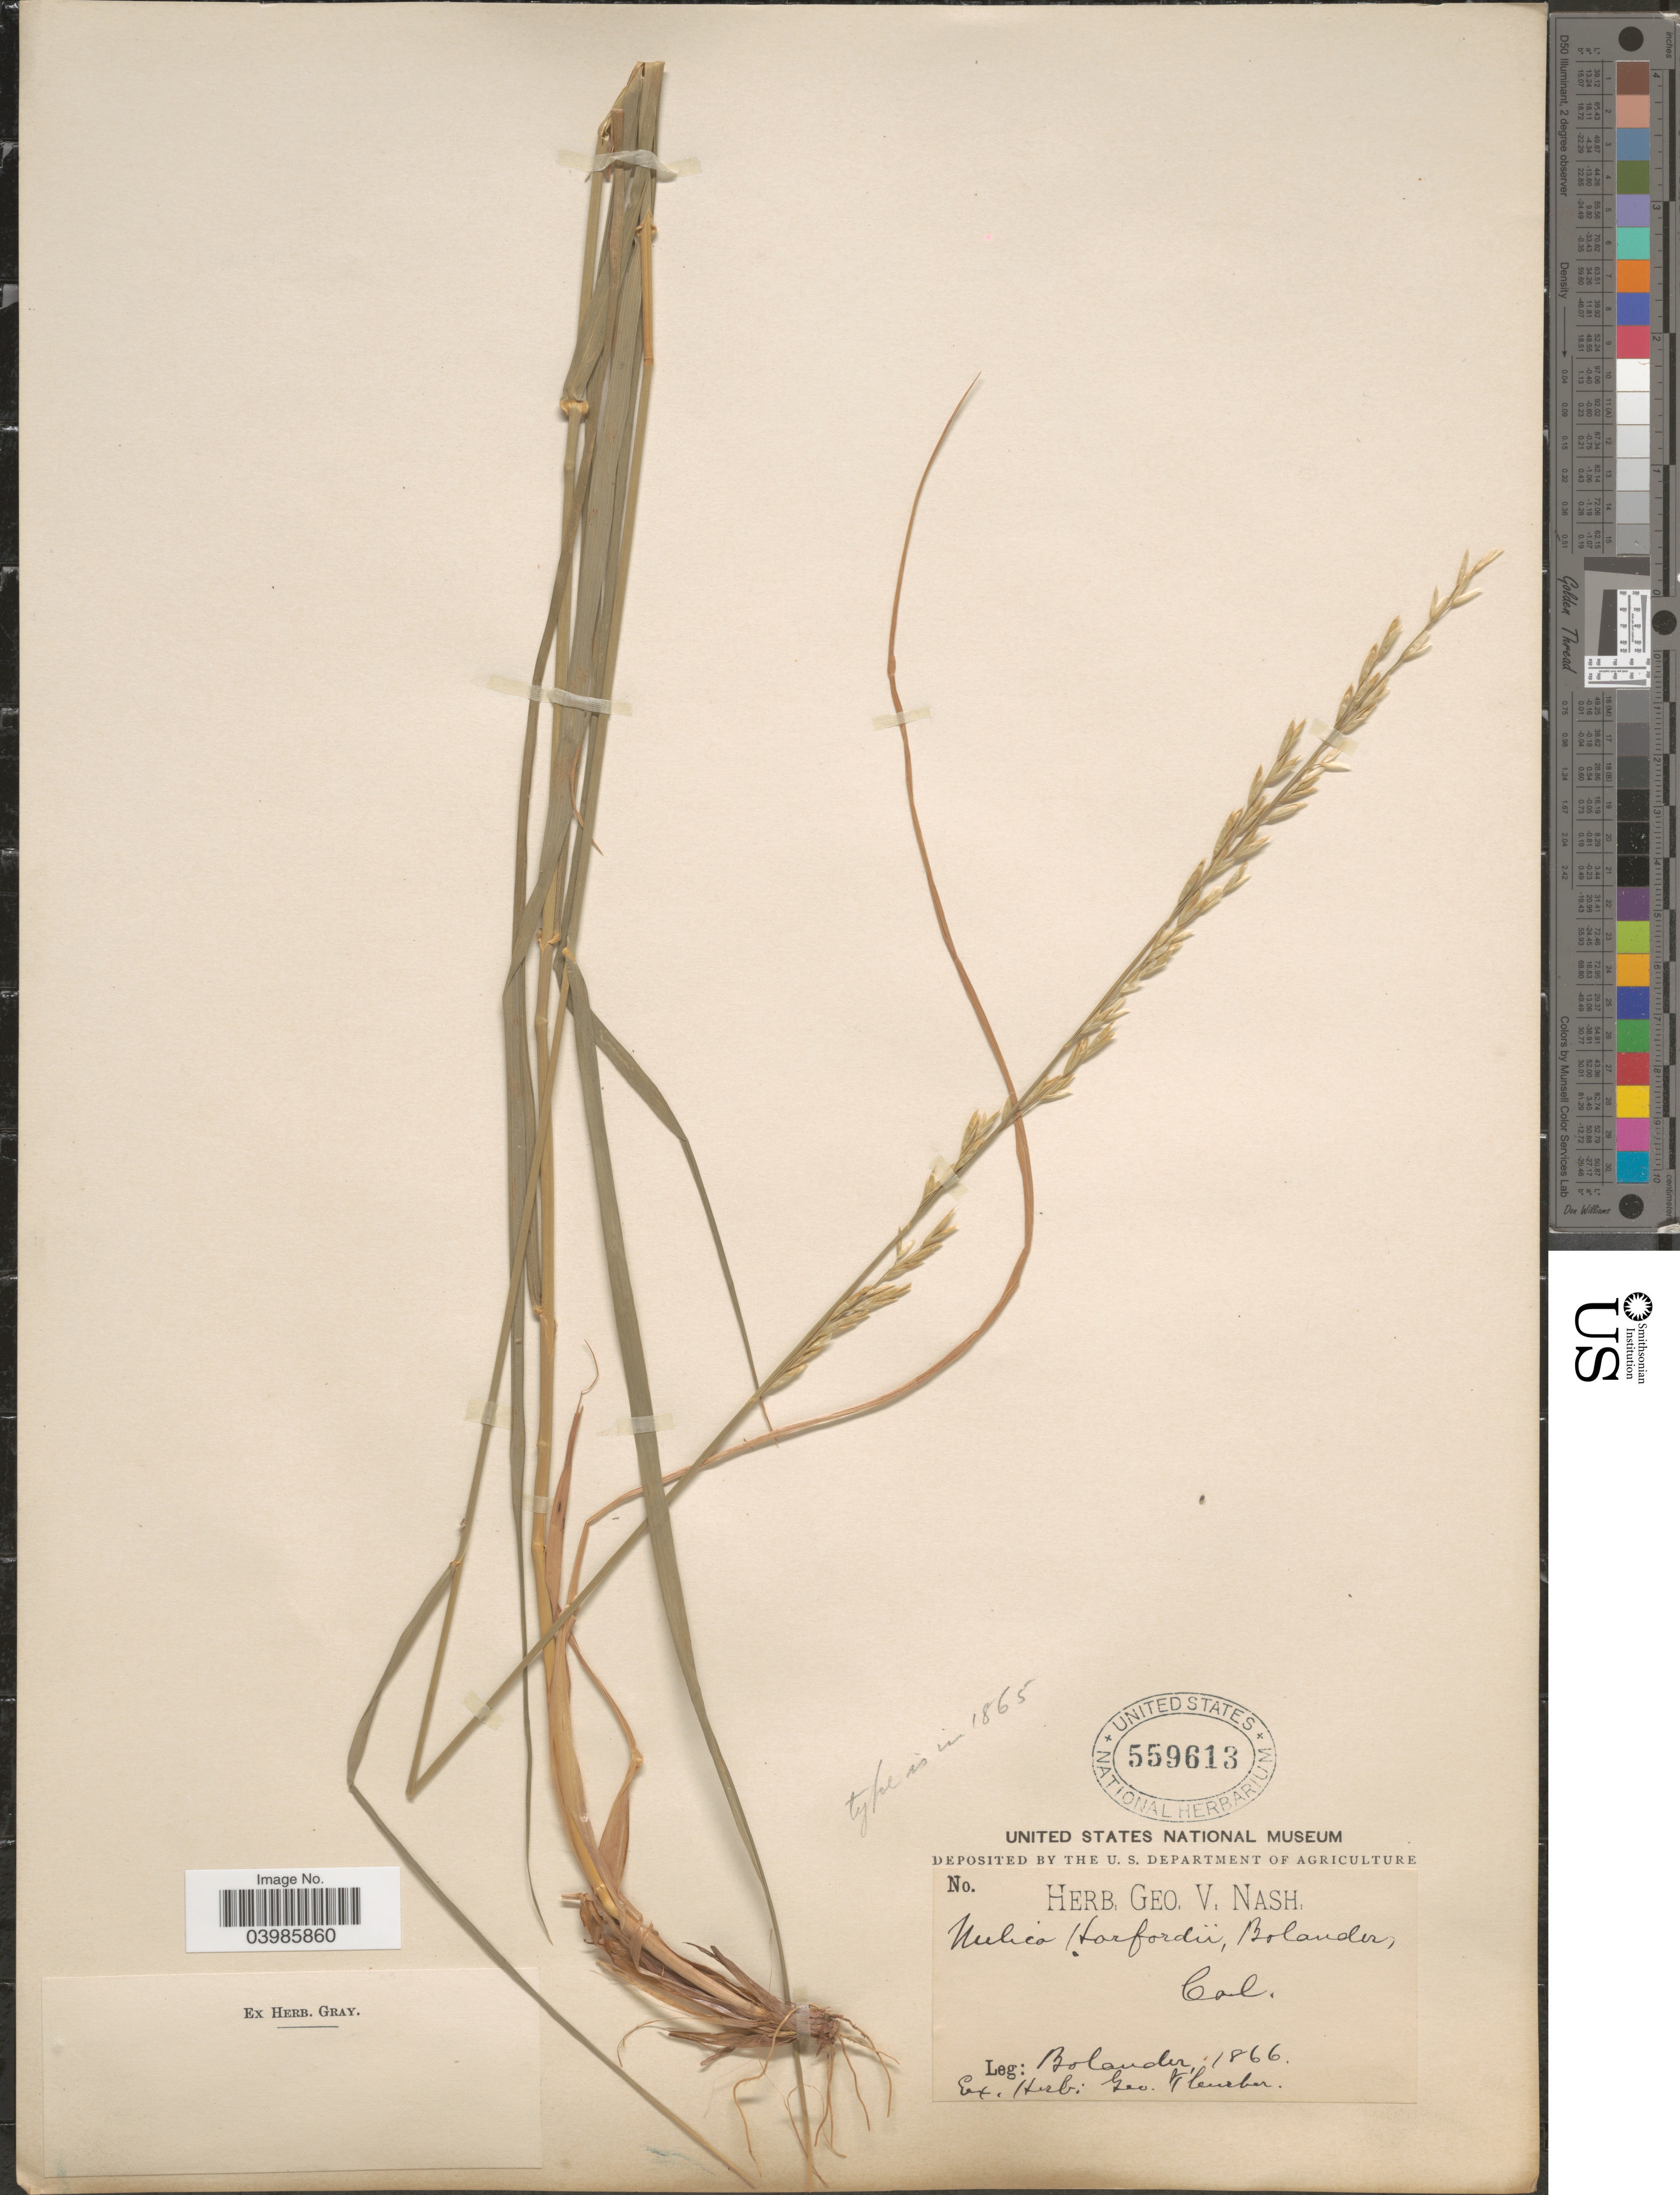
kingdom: Plantae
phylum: Tracheophyta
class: Liliopsida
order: Poales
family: Poaceae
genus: Melica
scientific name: Melica harfordii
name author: Bol.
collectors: H. Bolander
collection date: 1866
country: United States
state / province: California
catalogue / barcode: US 559613